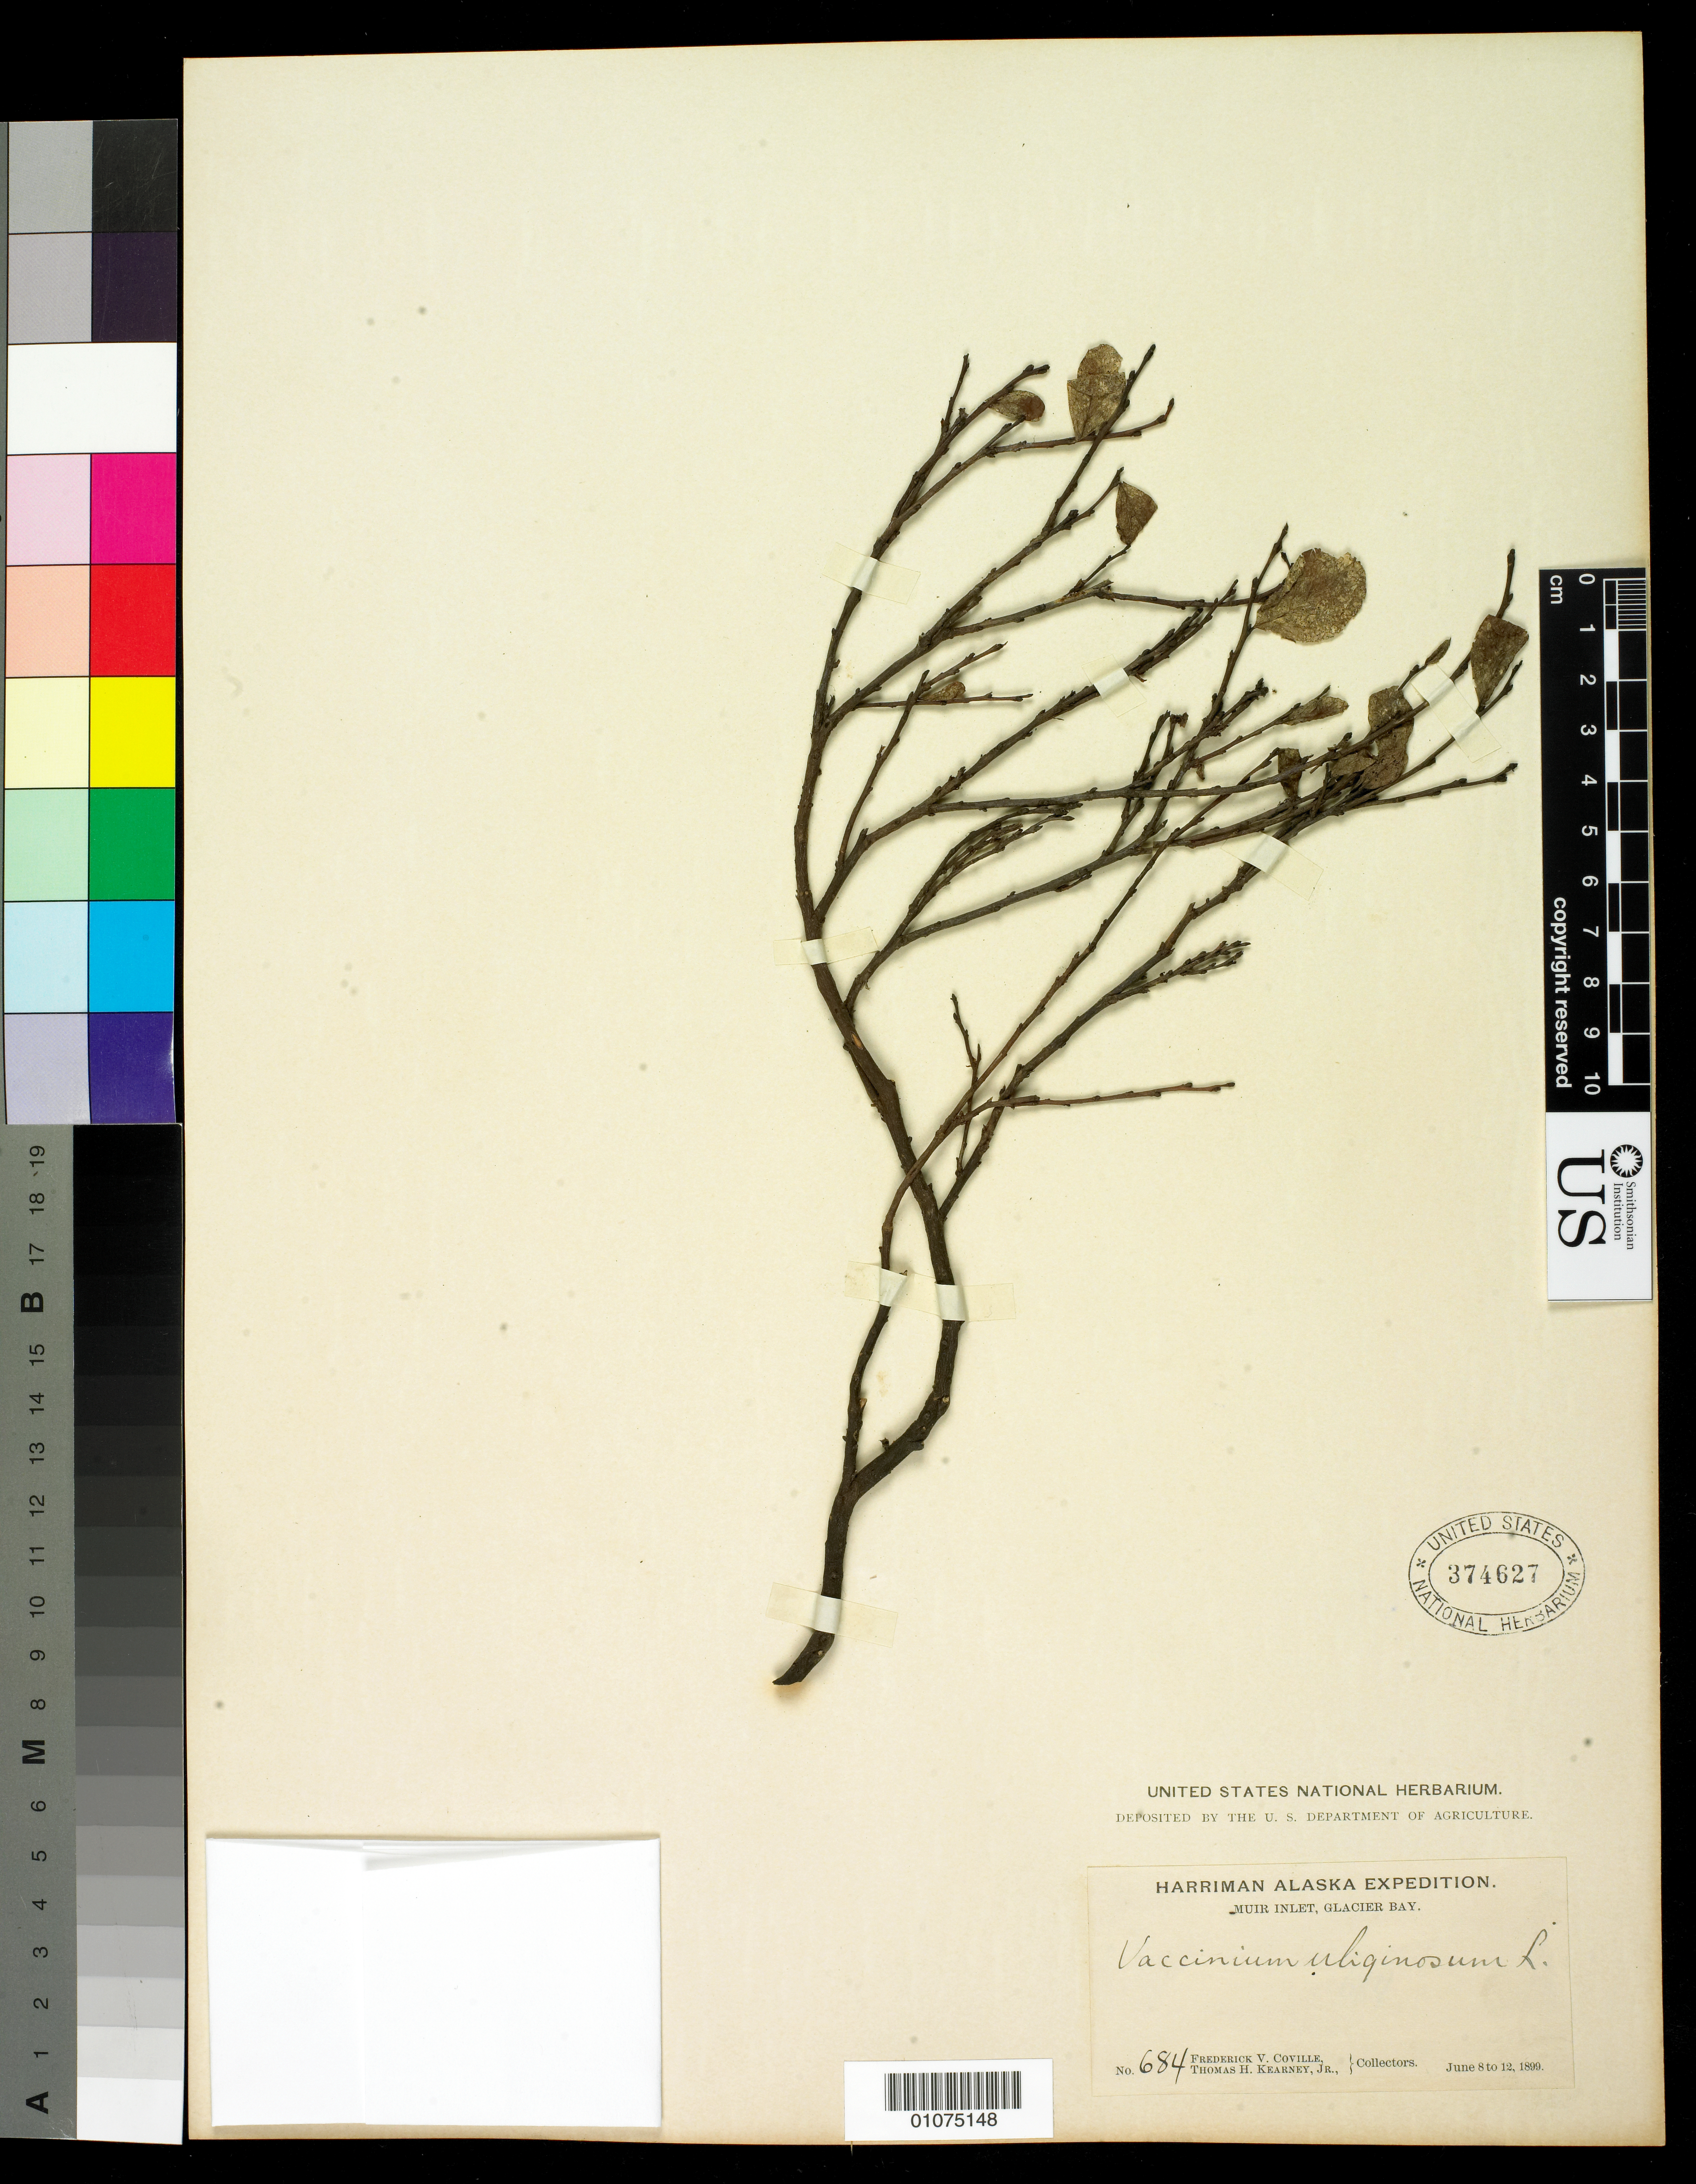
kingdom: Plantae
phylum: Tracheophyta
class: Magnoliopsida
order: Ericales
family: Ericaceae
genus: Vaccinium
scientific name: Vaccinium uliginosum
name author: L.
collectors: F. V. Coville & T. H. Kearney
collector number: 684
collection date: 1899-06-08/1899-06-12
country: United States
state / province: Alaska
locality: Muir Inlet, Glacier Bay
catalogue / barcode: US 374627